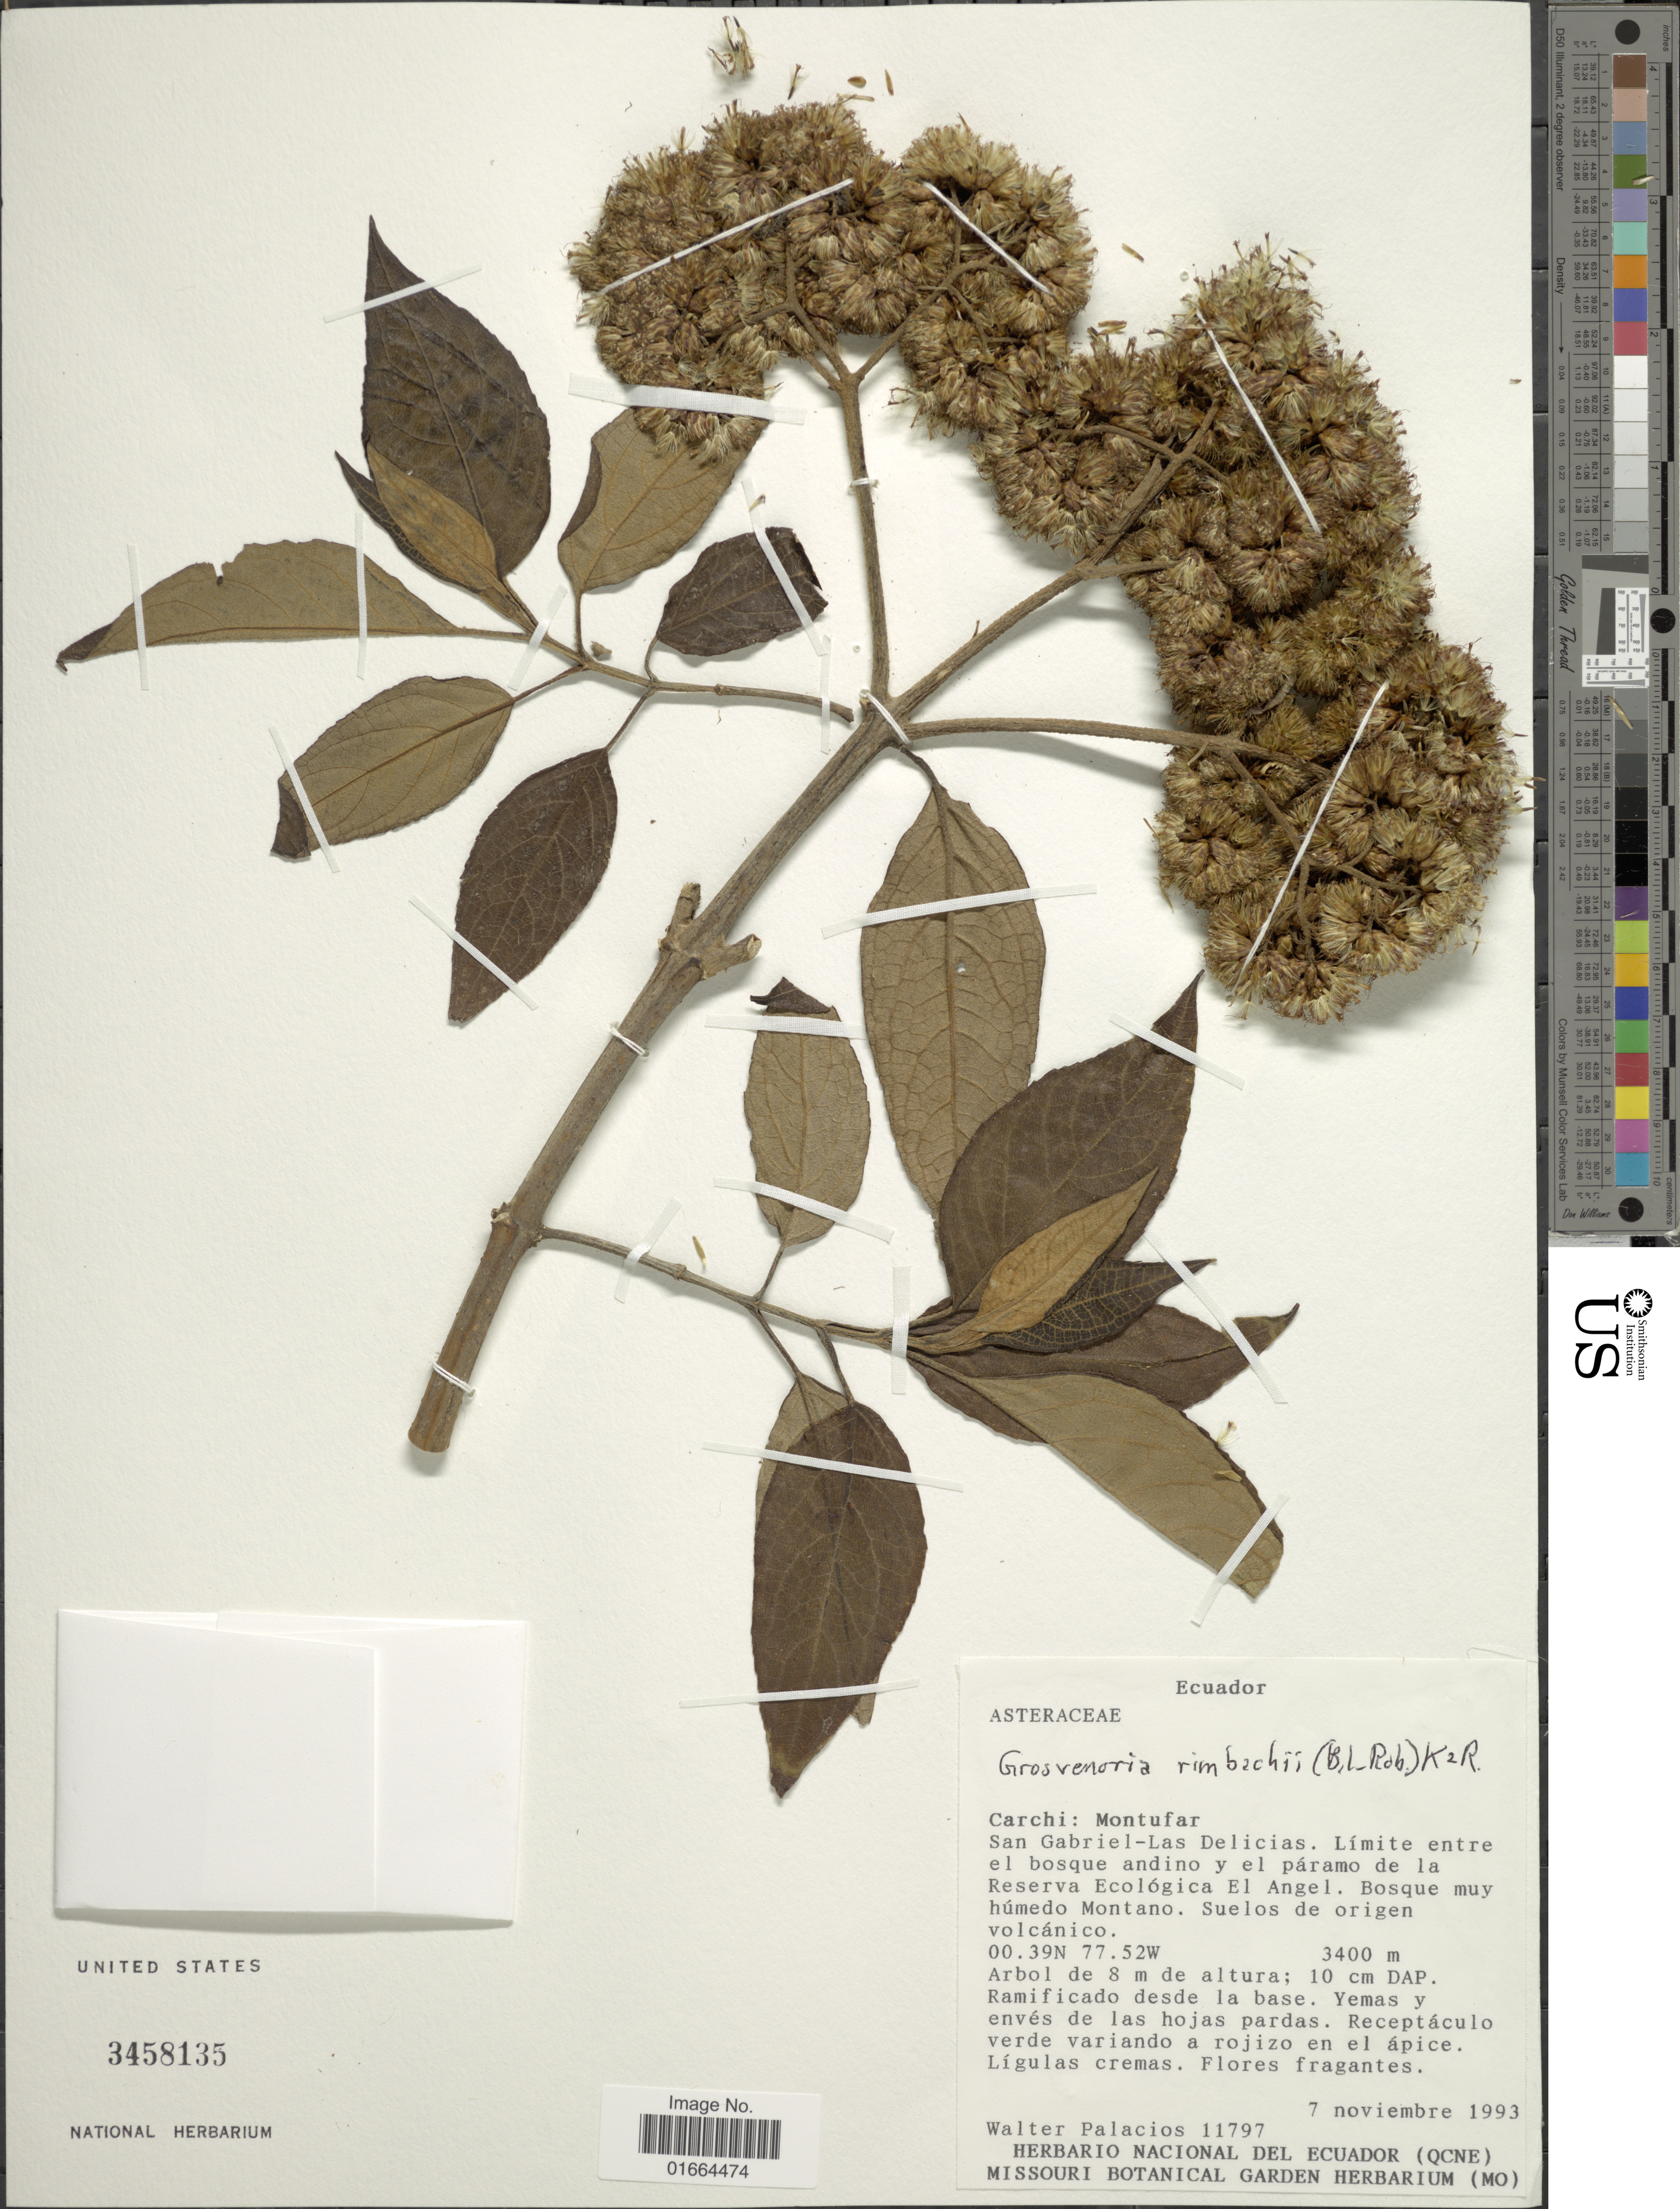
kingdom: Plantae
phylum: Tracheophyta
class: Magnoliopsida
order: Asterales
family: Asteraceae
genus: Grosvenoria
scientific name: Grosvenoria rimbachii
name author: (B.L. Rob.) R.M. King & H. Rob.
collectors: W. Palacios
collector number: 11797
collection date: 1993-11-07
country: Ecuador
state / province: Carchi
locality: Carchi: Montufar, San Gabriel-Las Delicias, Limite entre el bosque andino y el paramo de la Reserva Ecologica El Angel, Bosque muy humedo Montano, Suelos de origen volcanico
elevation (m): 3400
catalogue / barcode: US 3458135